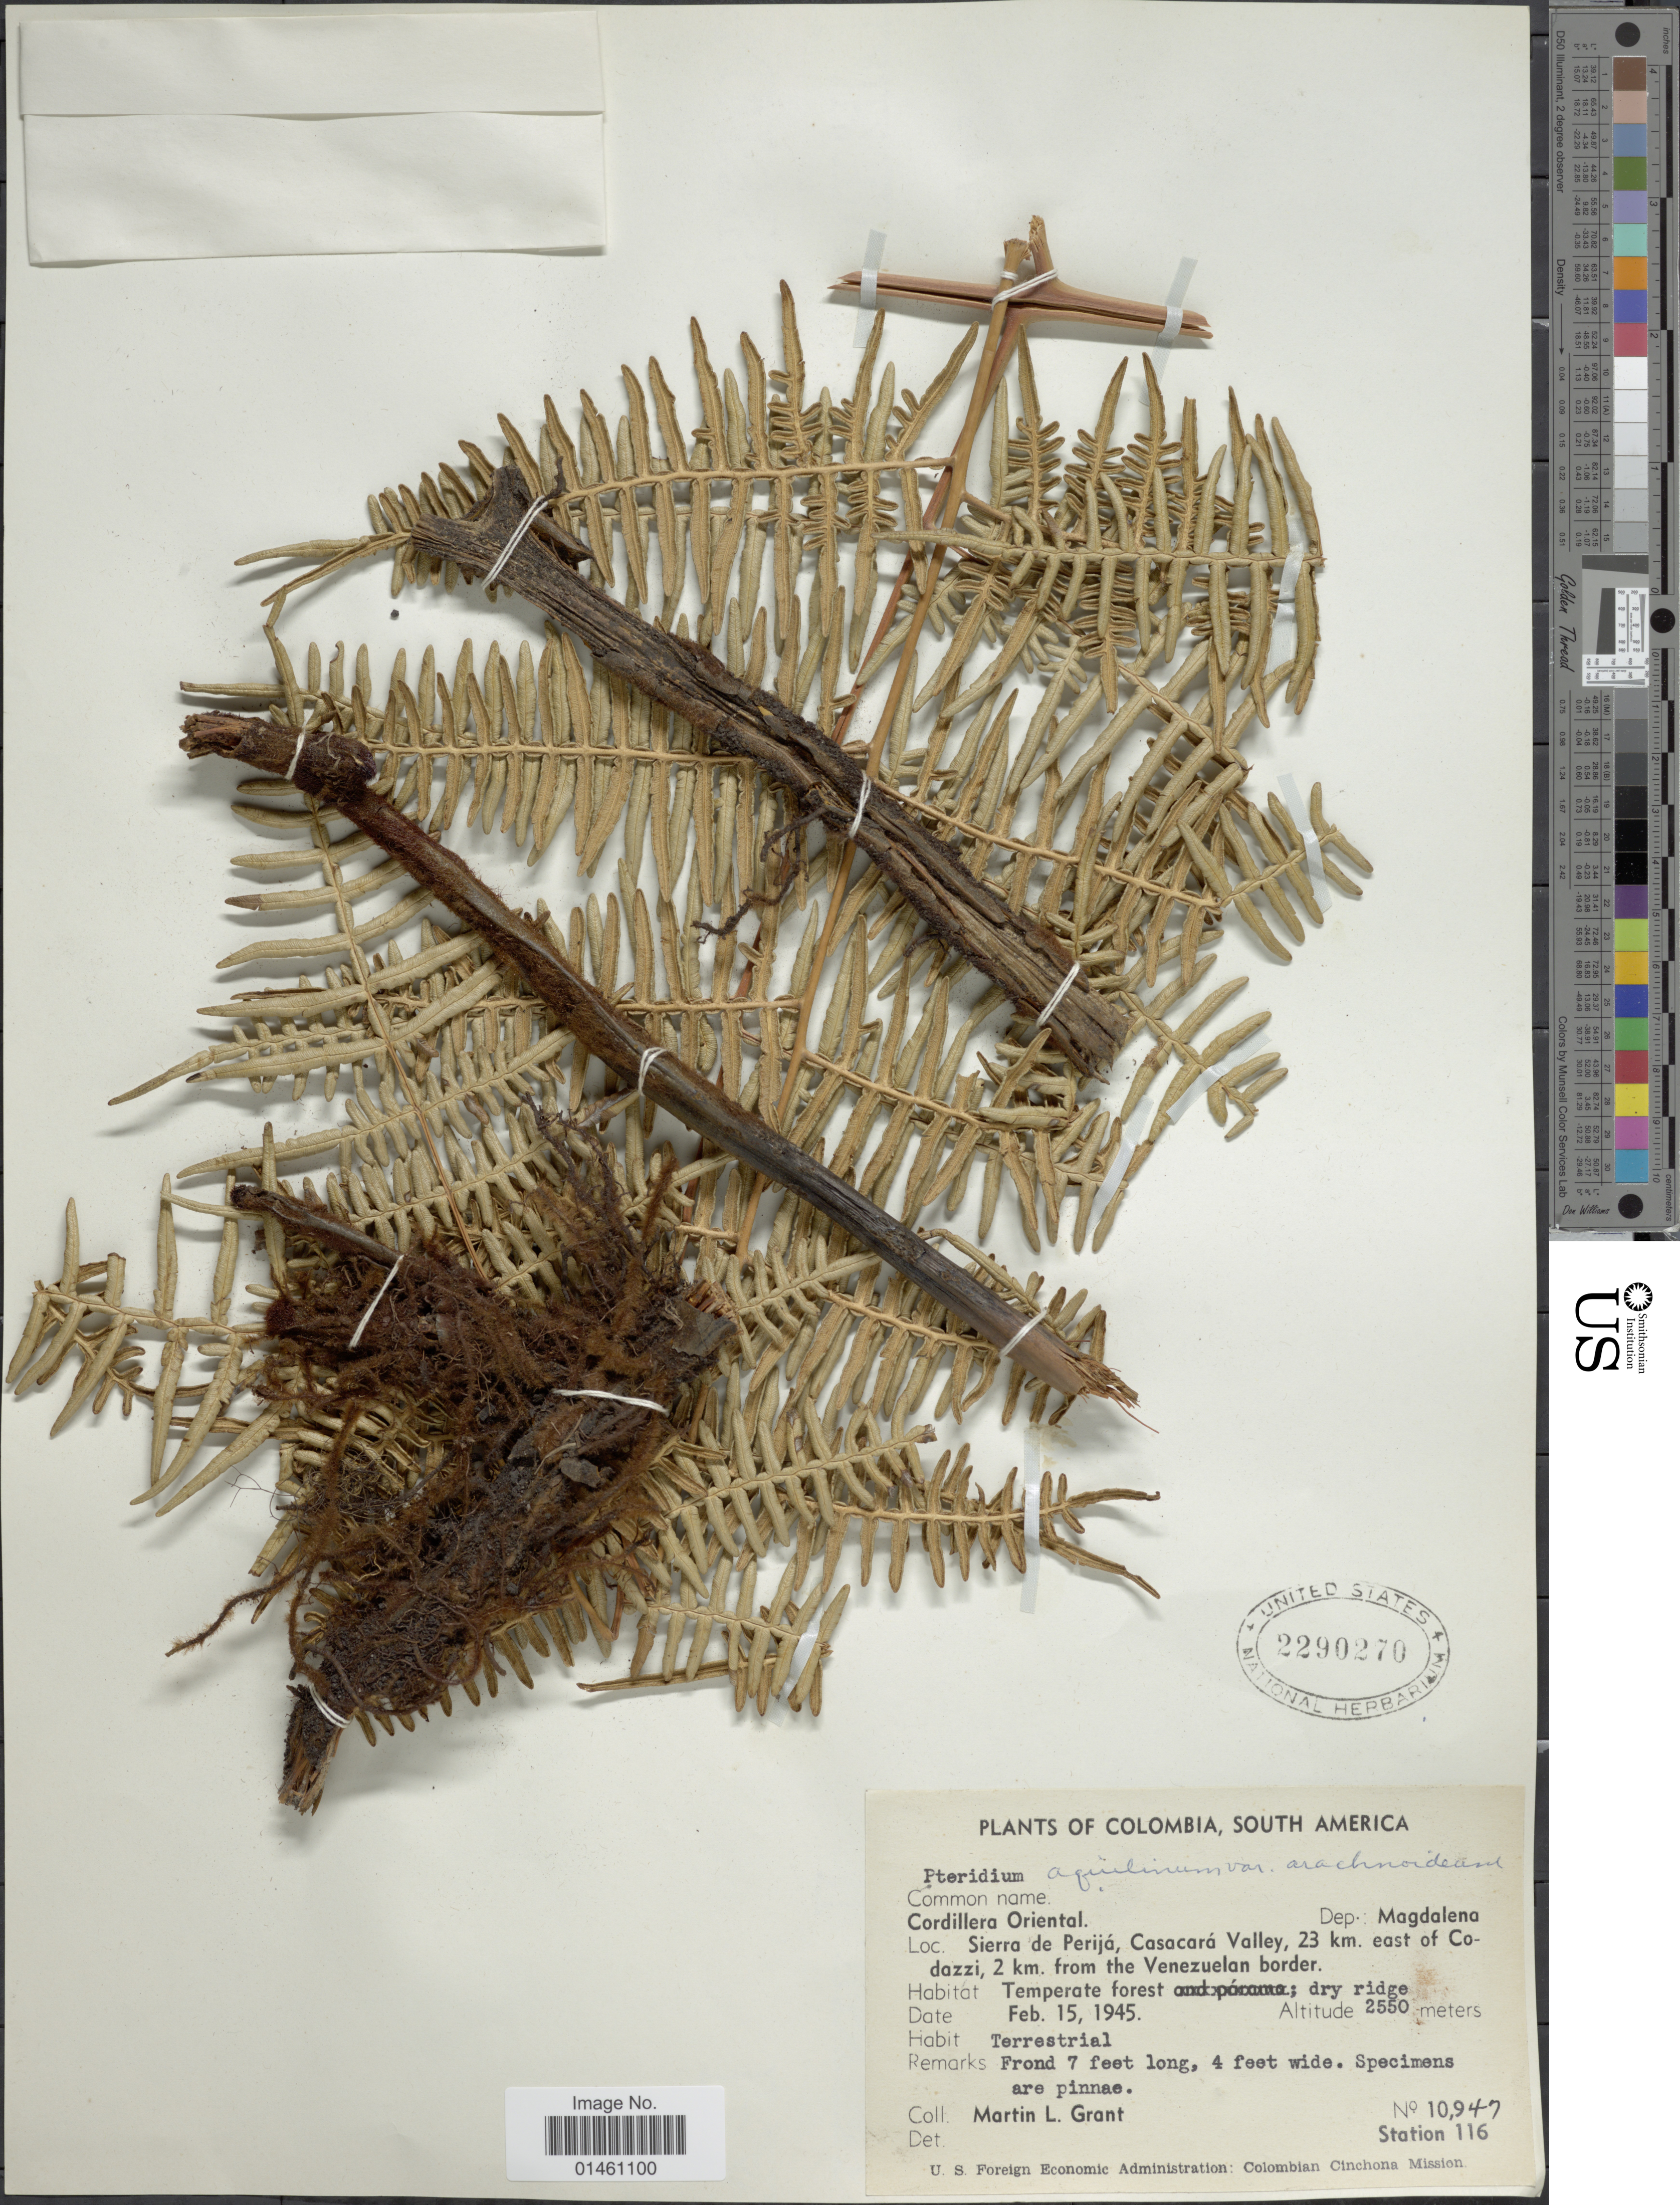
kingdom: Plantae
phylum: Tracheophyta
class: Polypodiopsida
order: Polypodiales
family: Dennstaedtiaceae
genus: Pteridium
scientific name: Pteridium aquilinum var. arachnoideum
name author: (Kaulf.) Herter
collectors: M. L. Grant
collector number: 10947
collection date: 1945-02-15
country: Colombia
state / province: Magdalena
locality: Cordillera Oriental, Sierra de Perijá, Casacará Valley, 23 km. east of Codazzi, 2 km. from the Venezuelan border.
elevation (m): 2550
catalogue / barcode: US 2290270